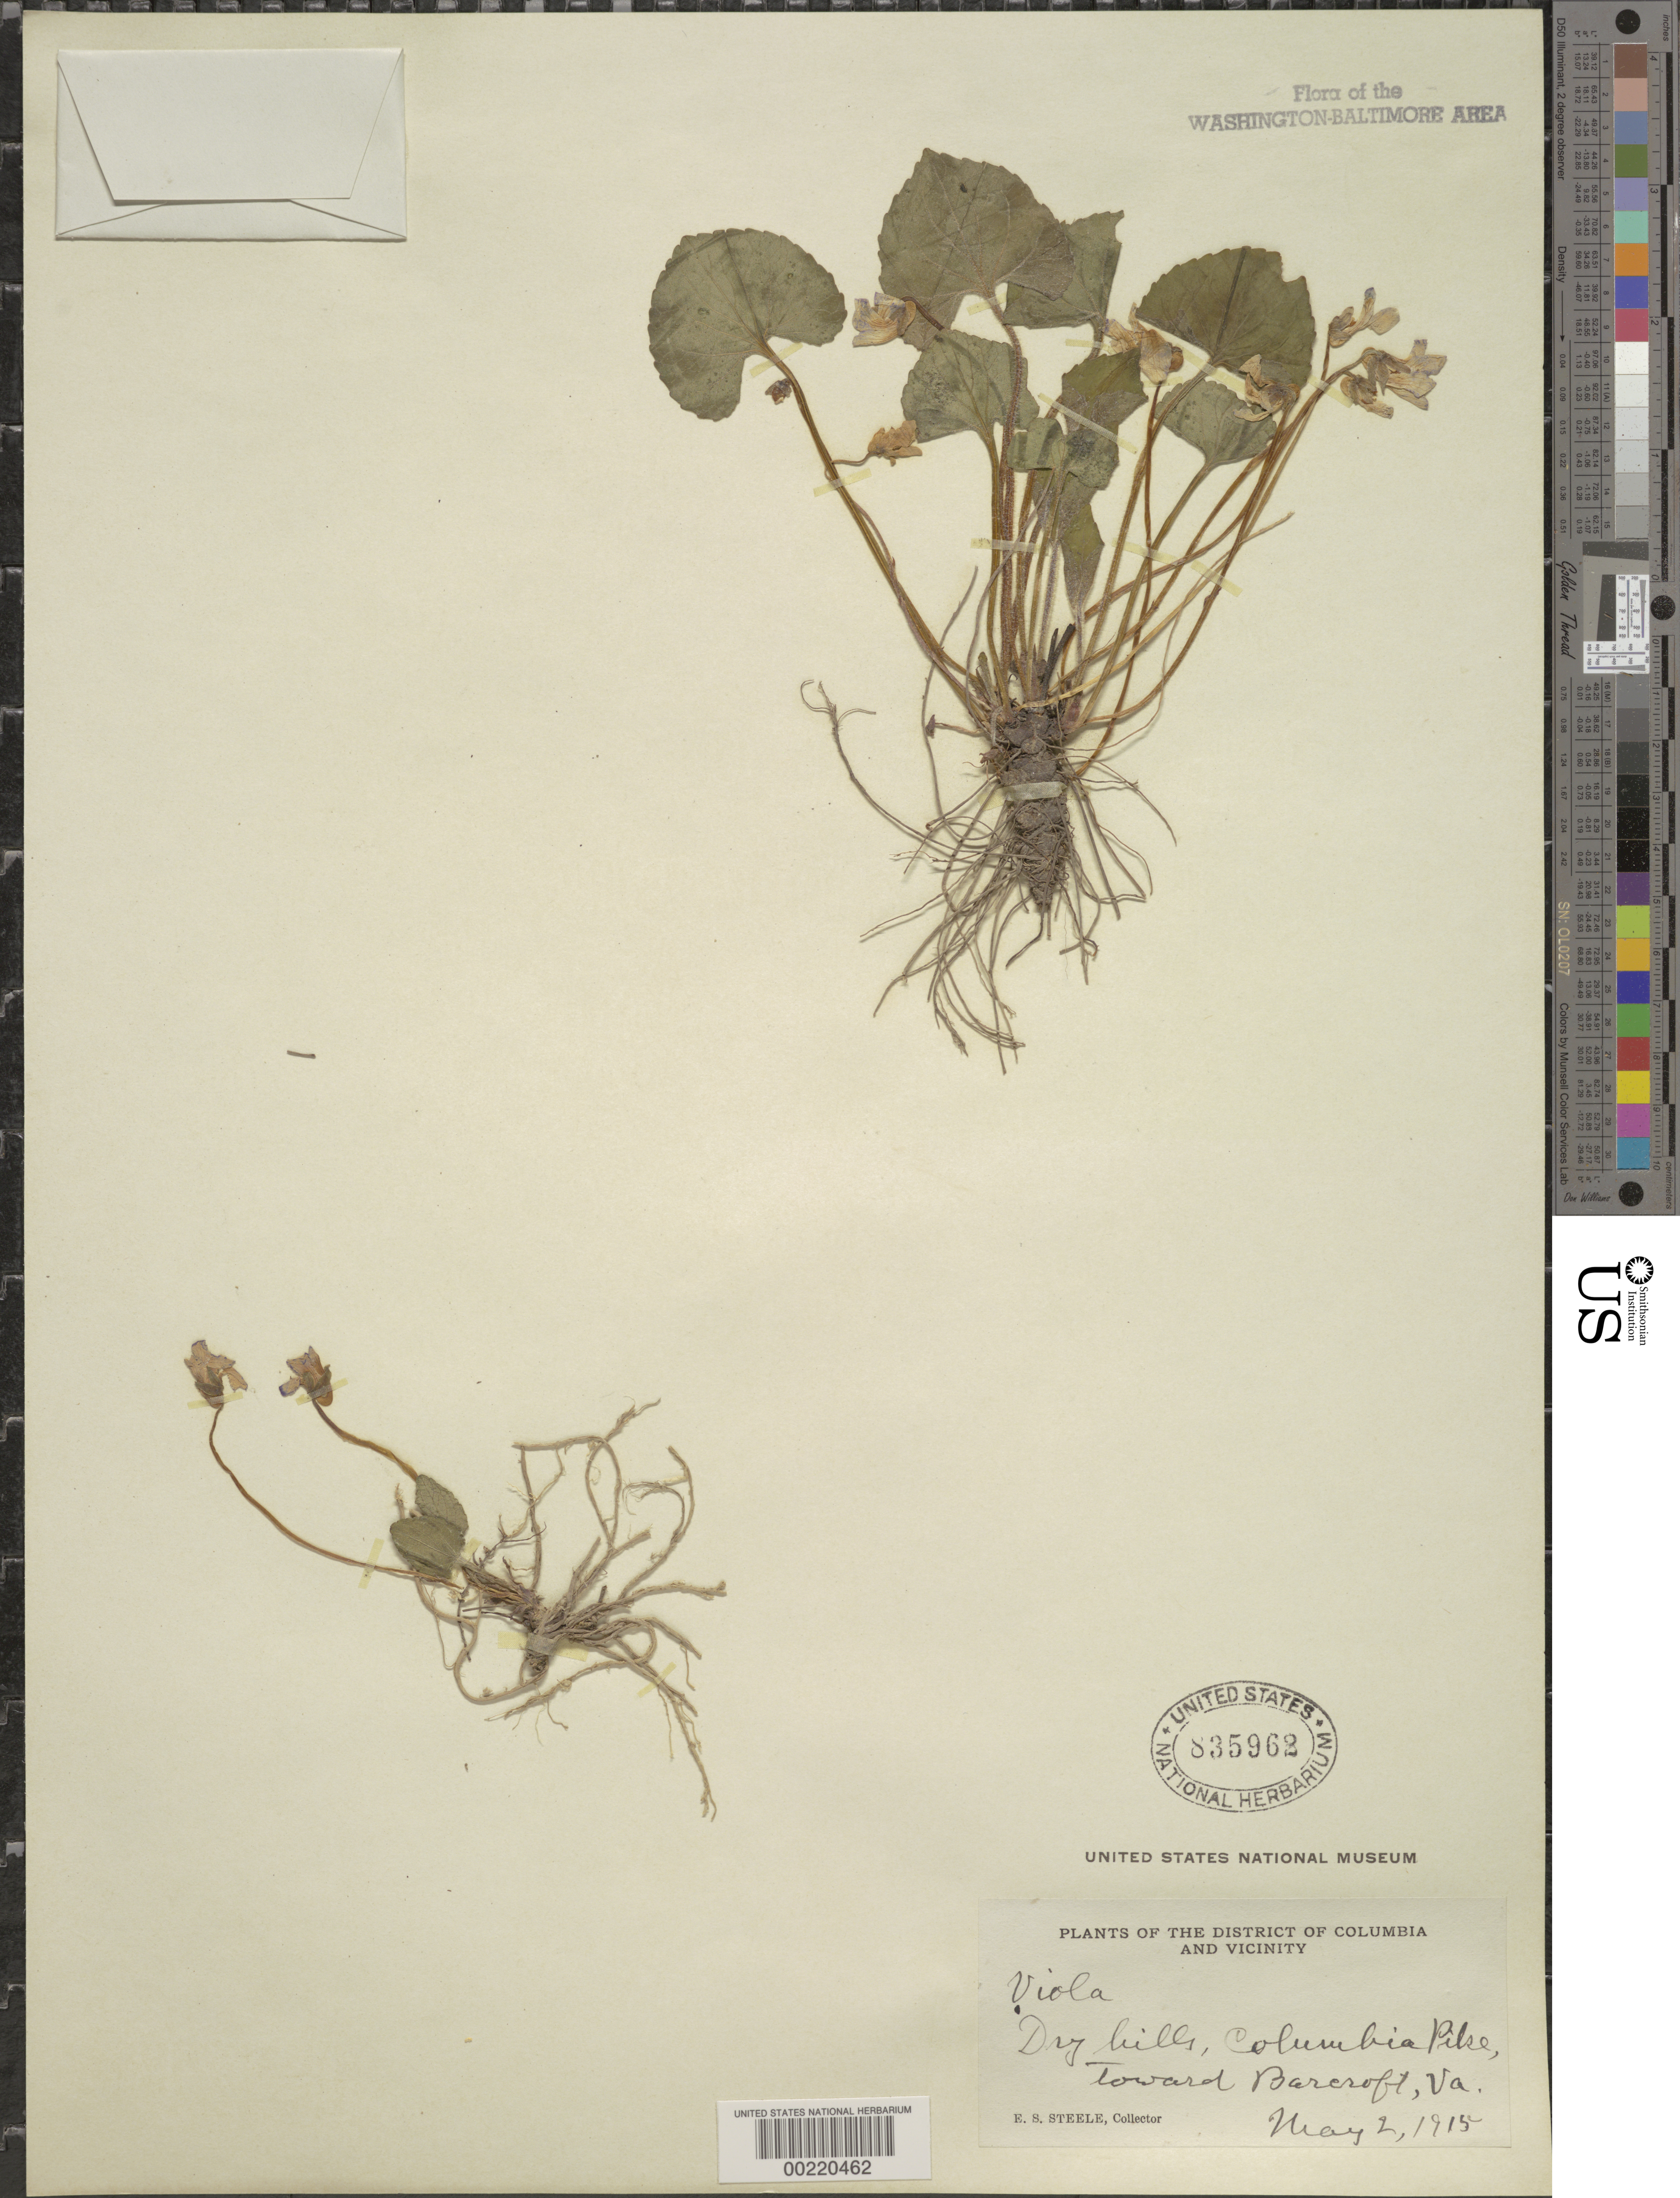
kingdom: Plantae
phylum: Tracheophyta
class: Magnoliopsida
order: Malpighiales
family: Violaceae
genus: Viola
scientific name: Viola sp.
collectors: E. Steele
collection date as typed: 02 May 1915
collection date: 1915-05-02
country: United States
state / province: Virginia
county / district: Arlington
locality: Columbia Pike toward Barcroft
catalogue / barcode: US 835962